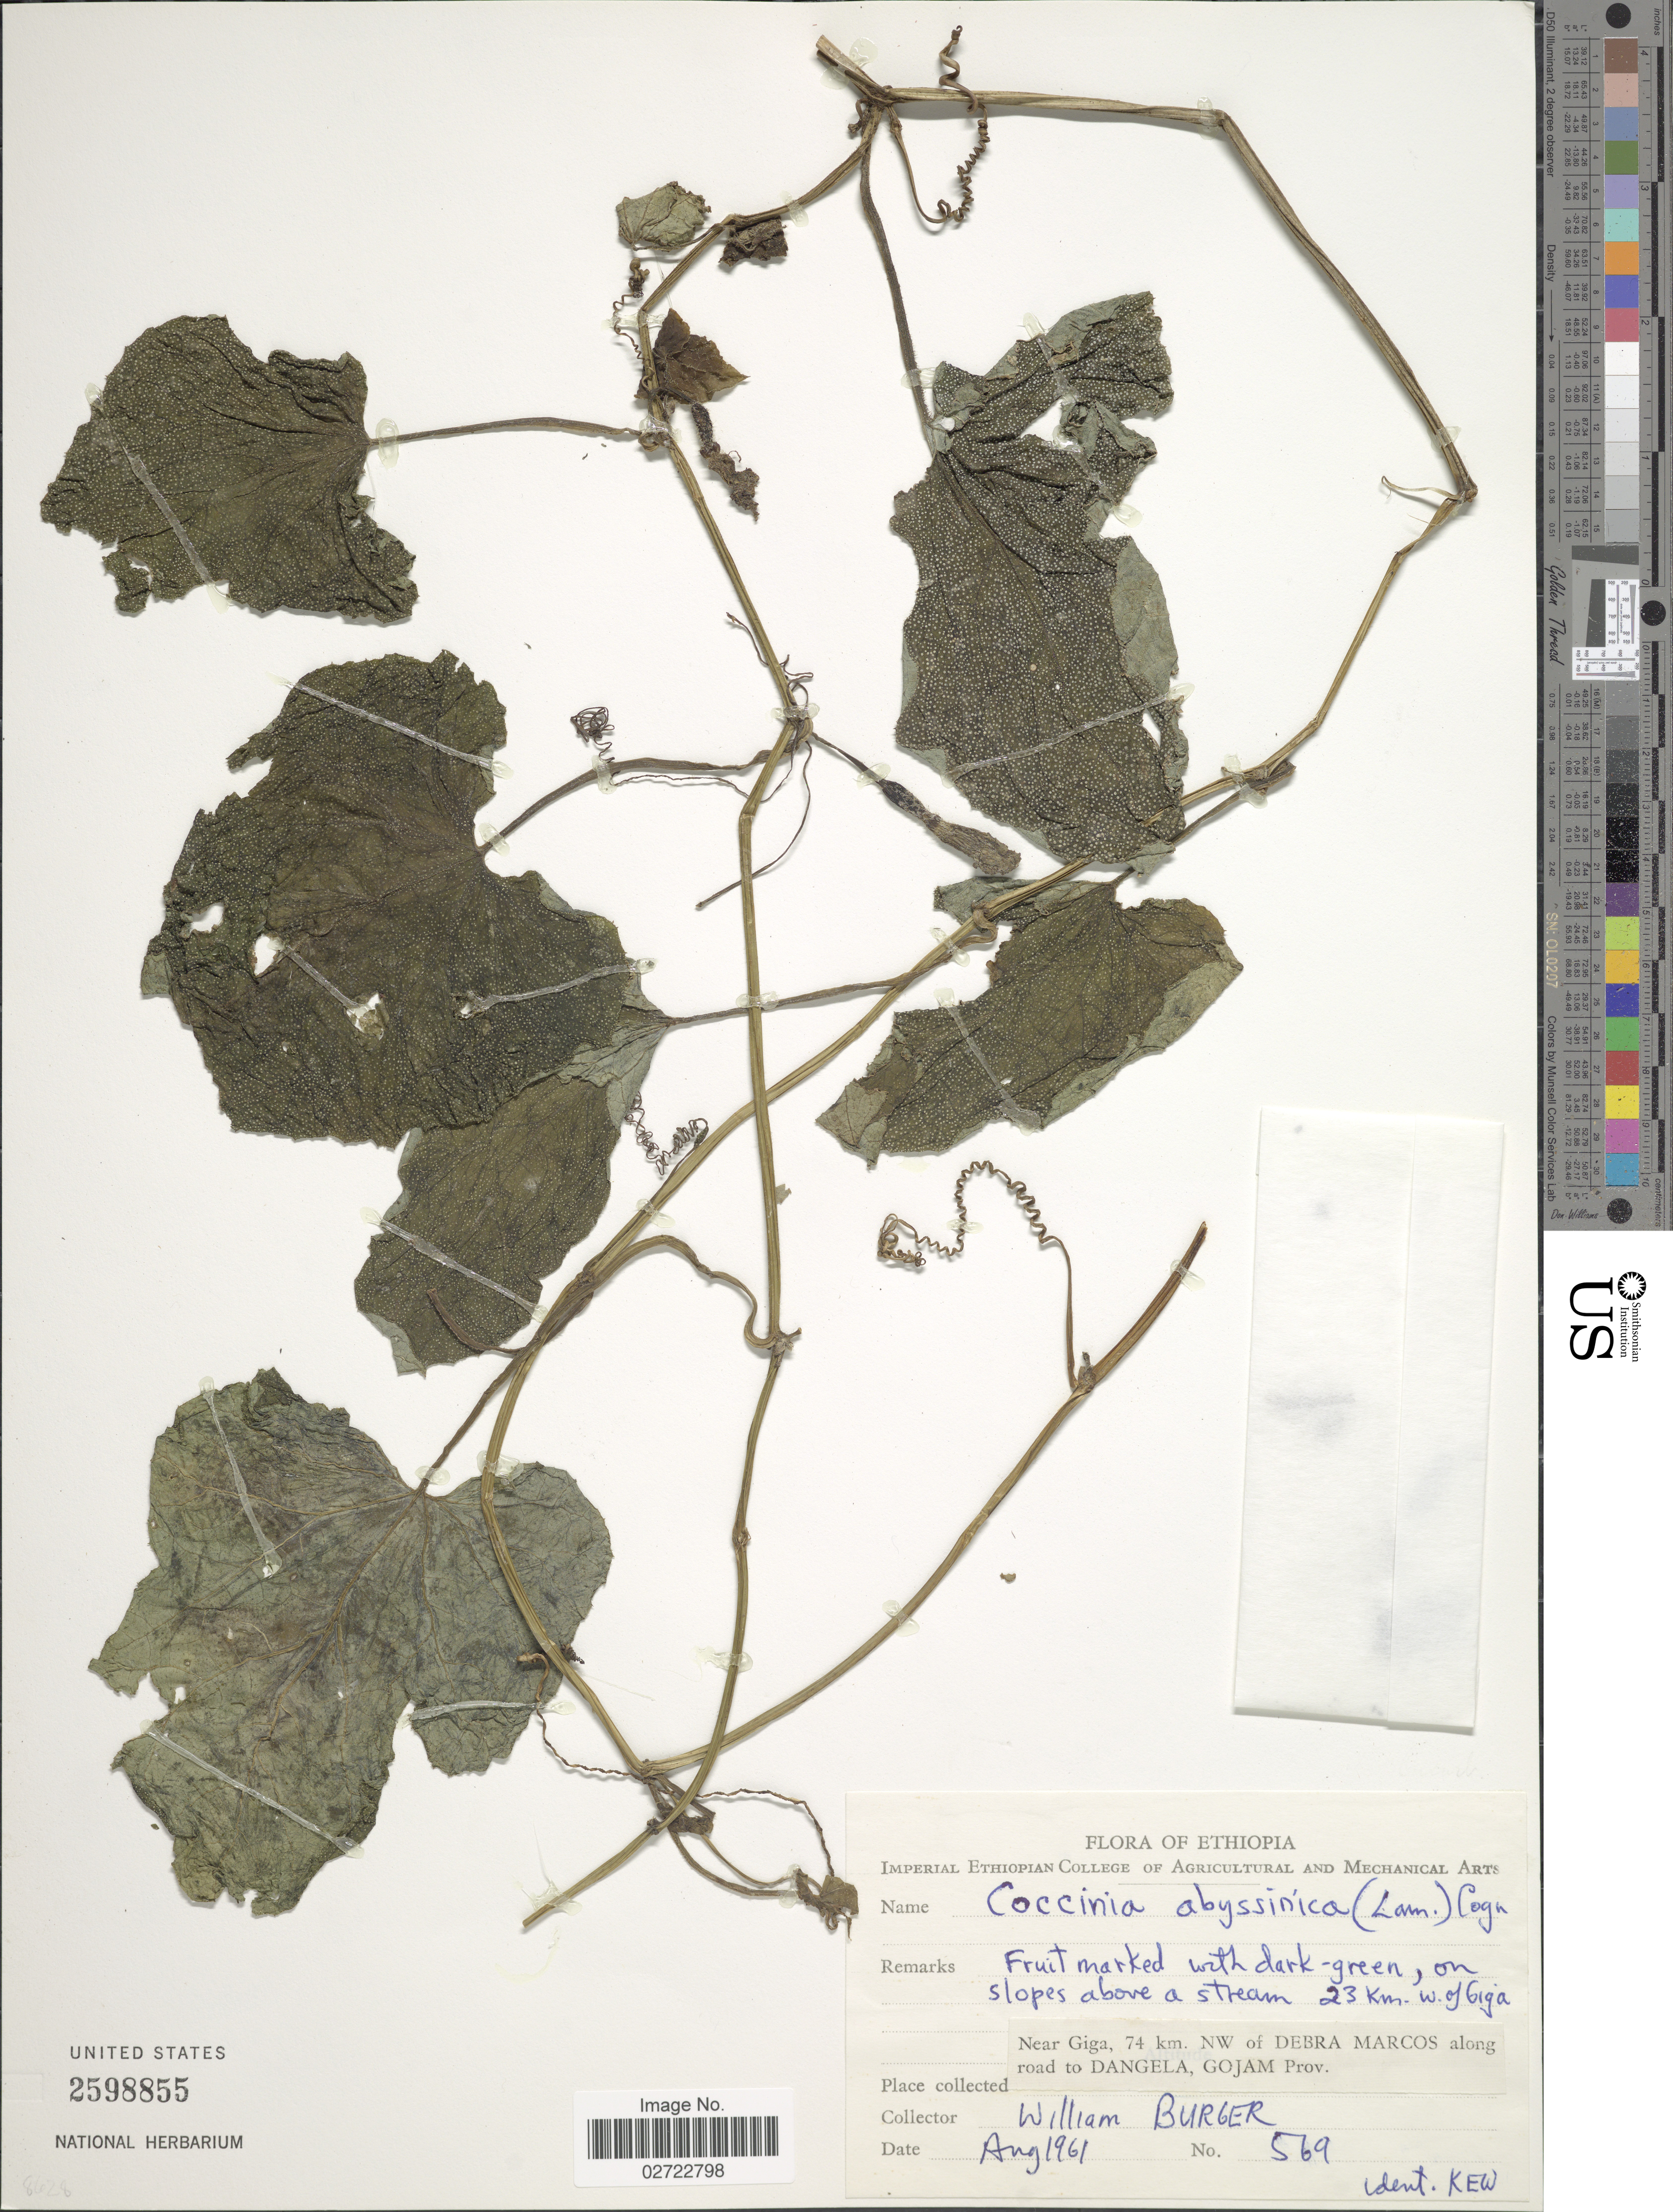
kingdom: Plantae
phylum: Tracheophyta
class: Magnoliopsida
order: Cucurbitales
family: Cucurbitaceae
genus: Coccinia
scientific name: Coccinia abyssinica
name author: (Lam.) Cogn.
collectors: W. Burger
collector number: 569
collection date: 1961-08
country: Ethiopia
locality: Near Giga, 74 km NW of Debra Marcos along road to Dangela, Gojam Prov.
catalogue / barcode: US 2598855